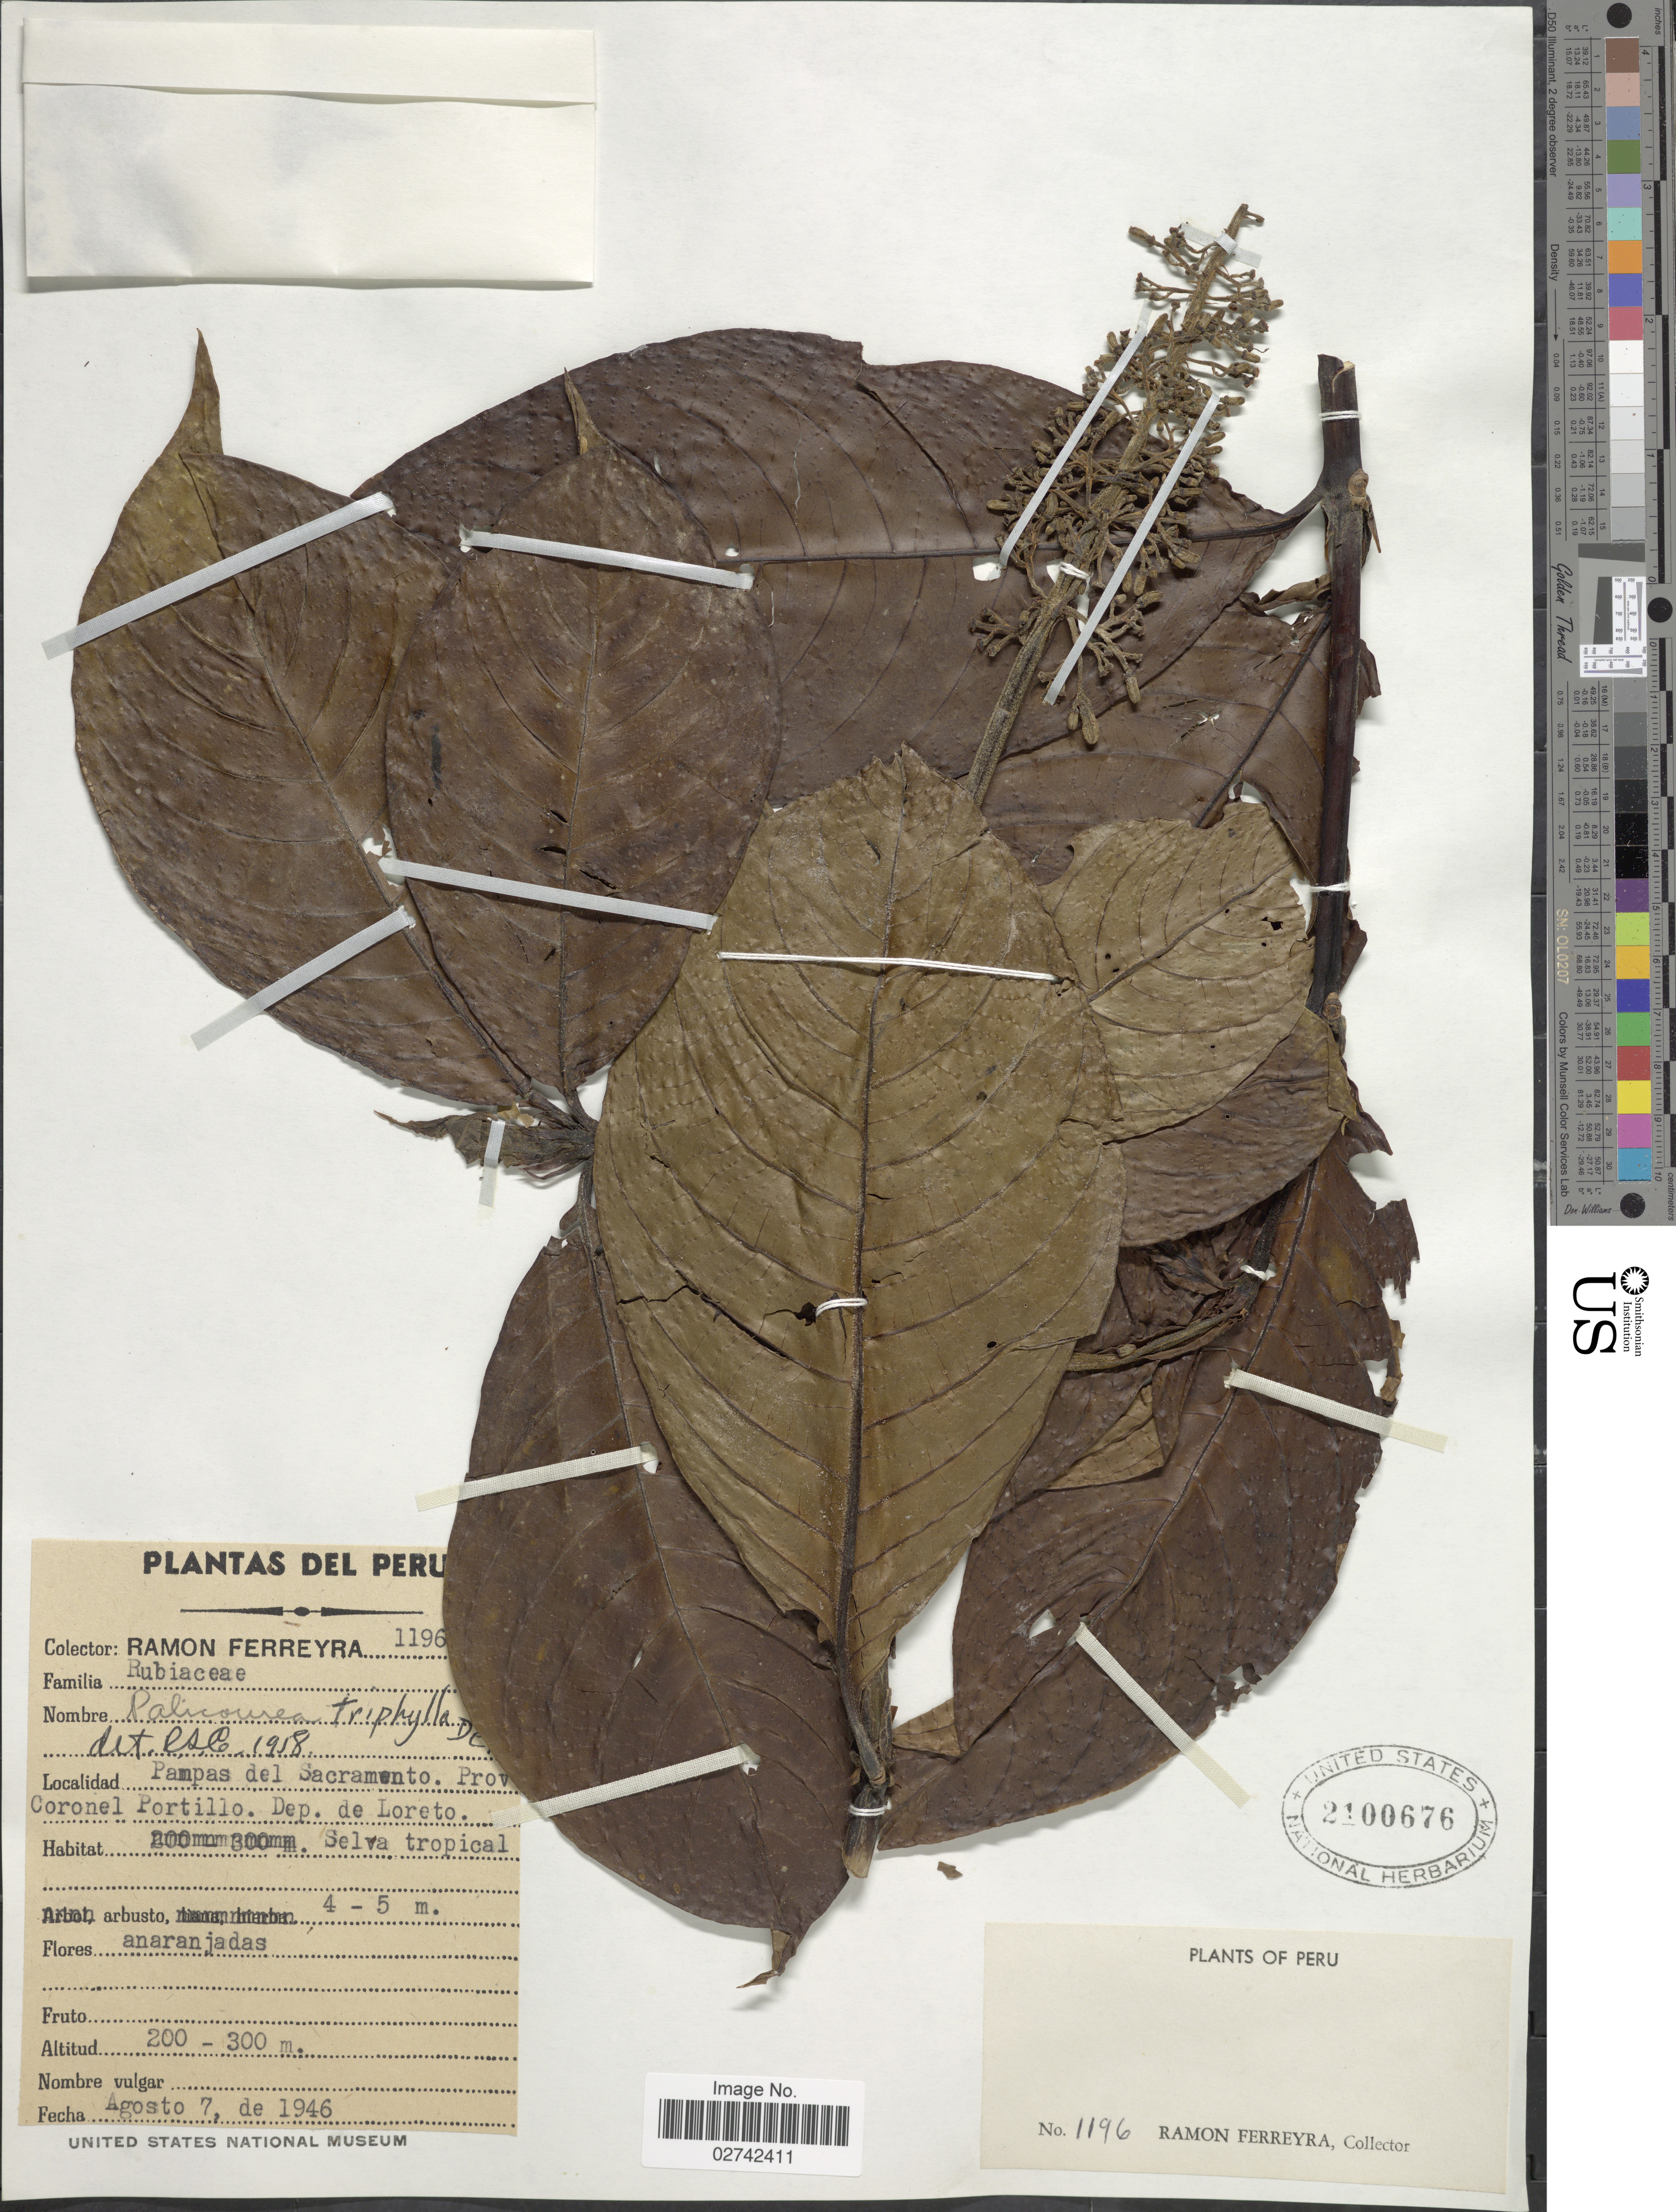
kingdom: Plantae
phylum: Tracheophyta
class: Magnoliopsida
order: Gentianales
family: Rubiaceae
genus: Palicourea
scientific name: Palicourea triphylla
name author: DC.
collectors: R. A. Ferreyra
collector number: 1196!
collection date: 1946-08-07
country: Peru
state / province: Loreto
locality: Pampas del Sacramento, Prov. Coronel Portillo.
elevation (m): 200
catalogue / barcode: US 2100676